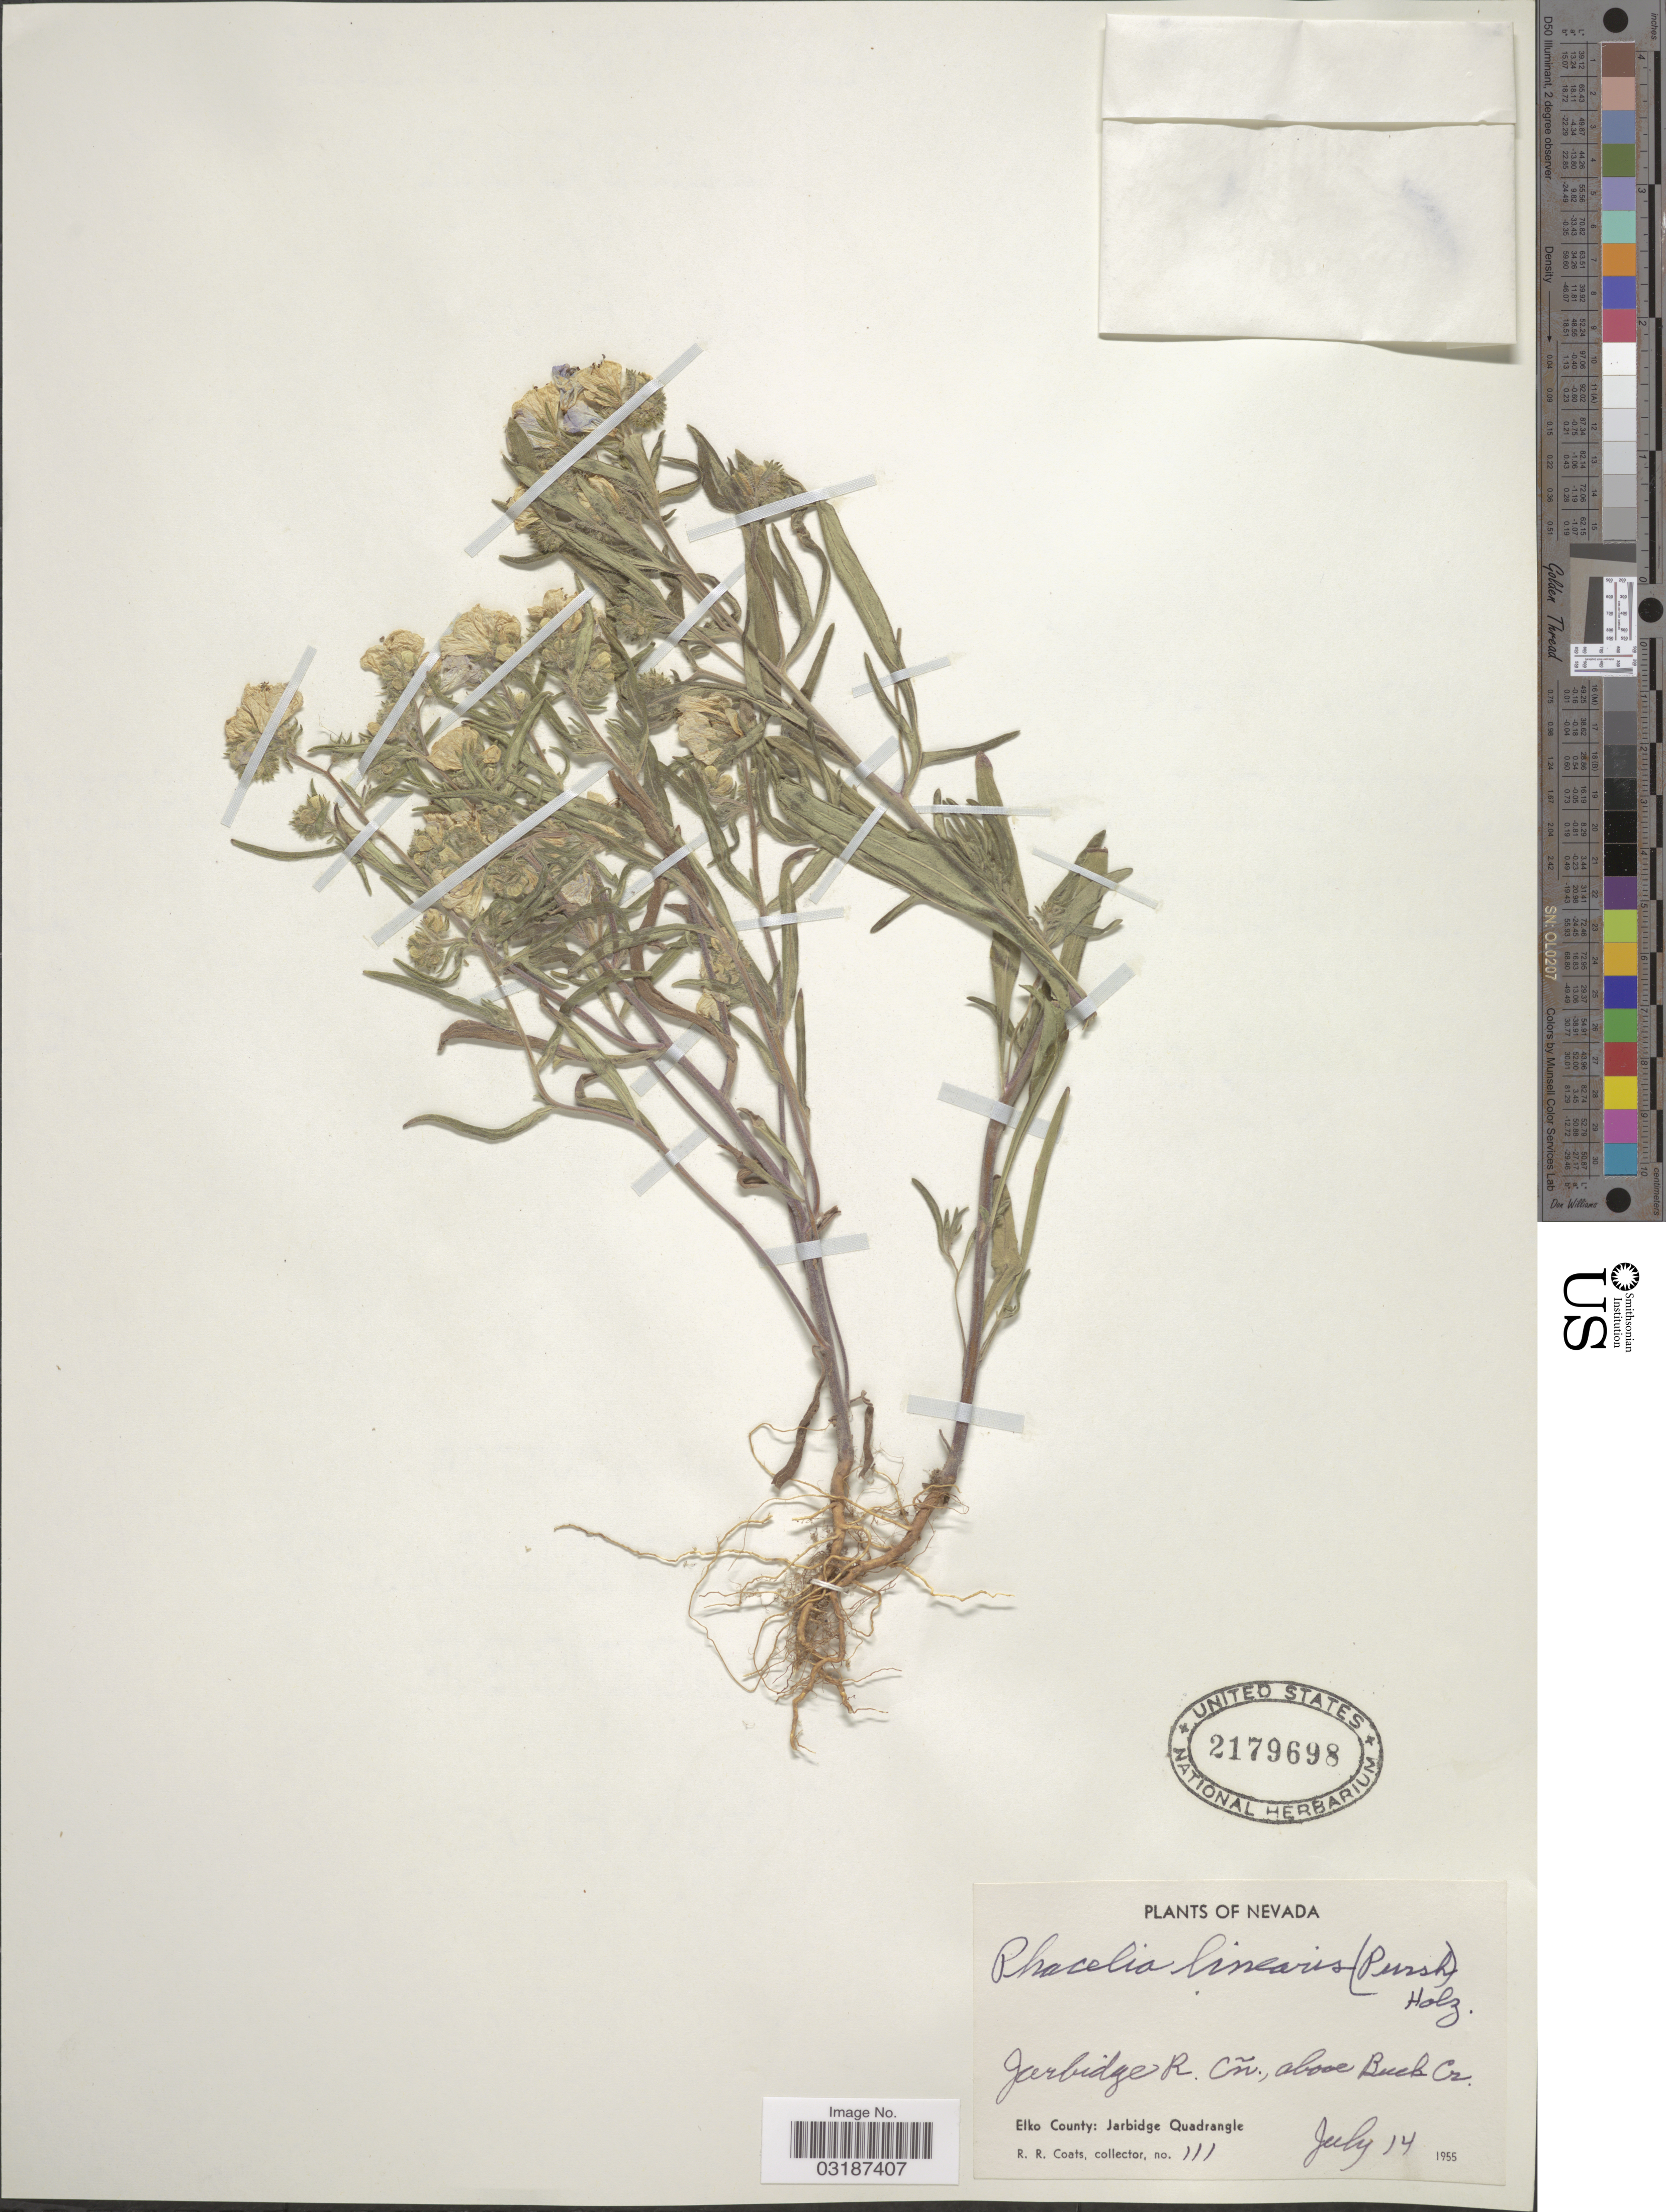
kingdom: Plantae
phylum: Tracheophyta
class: Magnoliopsida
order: Boraginales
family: Hydrophyllaceae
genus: Phacelia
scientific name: Phacelia linearis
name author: (Pursh) Holz.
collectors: R. Coats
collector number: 111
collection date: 1955-07-14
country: United States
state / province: Nevada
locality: Jarbidge R. Cñ., above Buck Cr. Elko County: Jarbidge Quadrangle.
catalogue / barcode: US 2179698